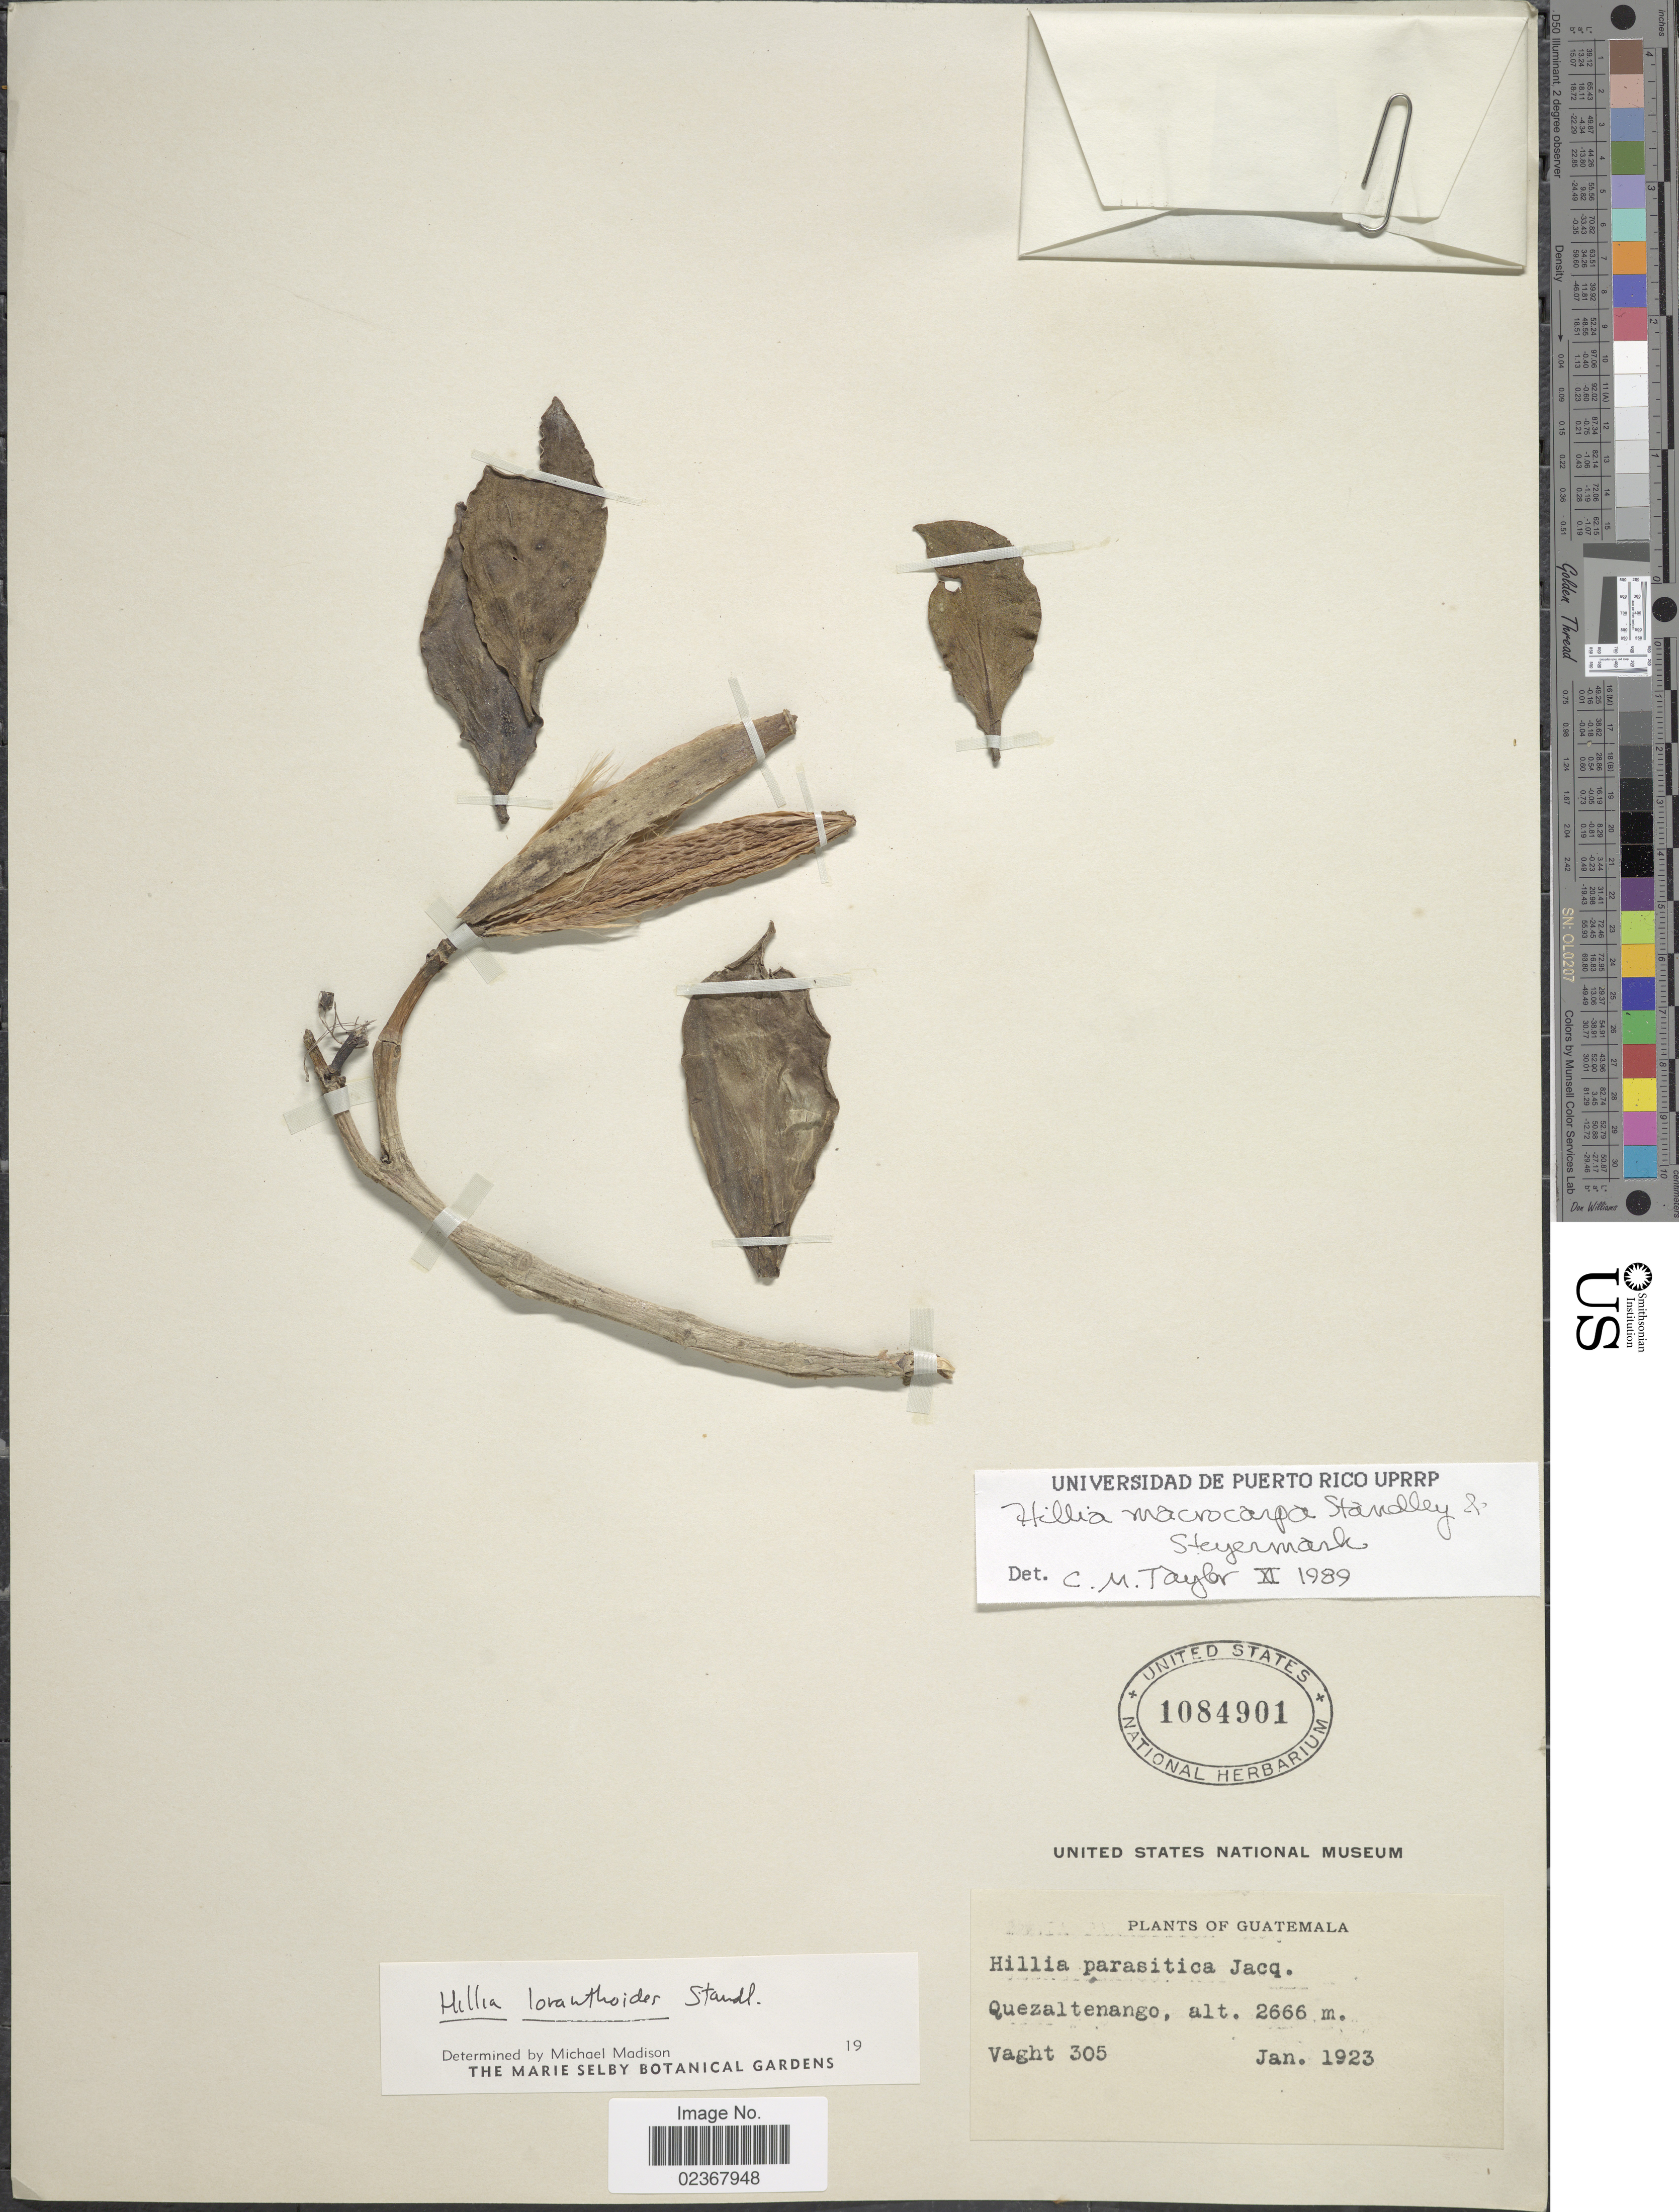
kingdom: Plantae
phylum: Tracheophyta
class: Magnoliopsida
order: Gentianales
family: Rubiaceae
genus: Hillia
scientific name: Hillia macrocarpa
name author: Standl. & Steyerm.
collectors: -. Vaght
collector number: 305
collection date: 1923-01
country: Guatemala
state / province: Quetzaltenango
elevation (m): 2666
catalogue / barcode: US 1084901